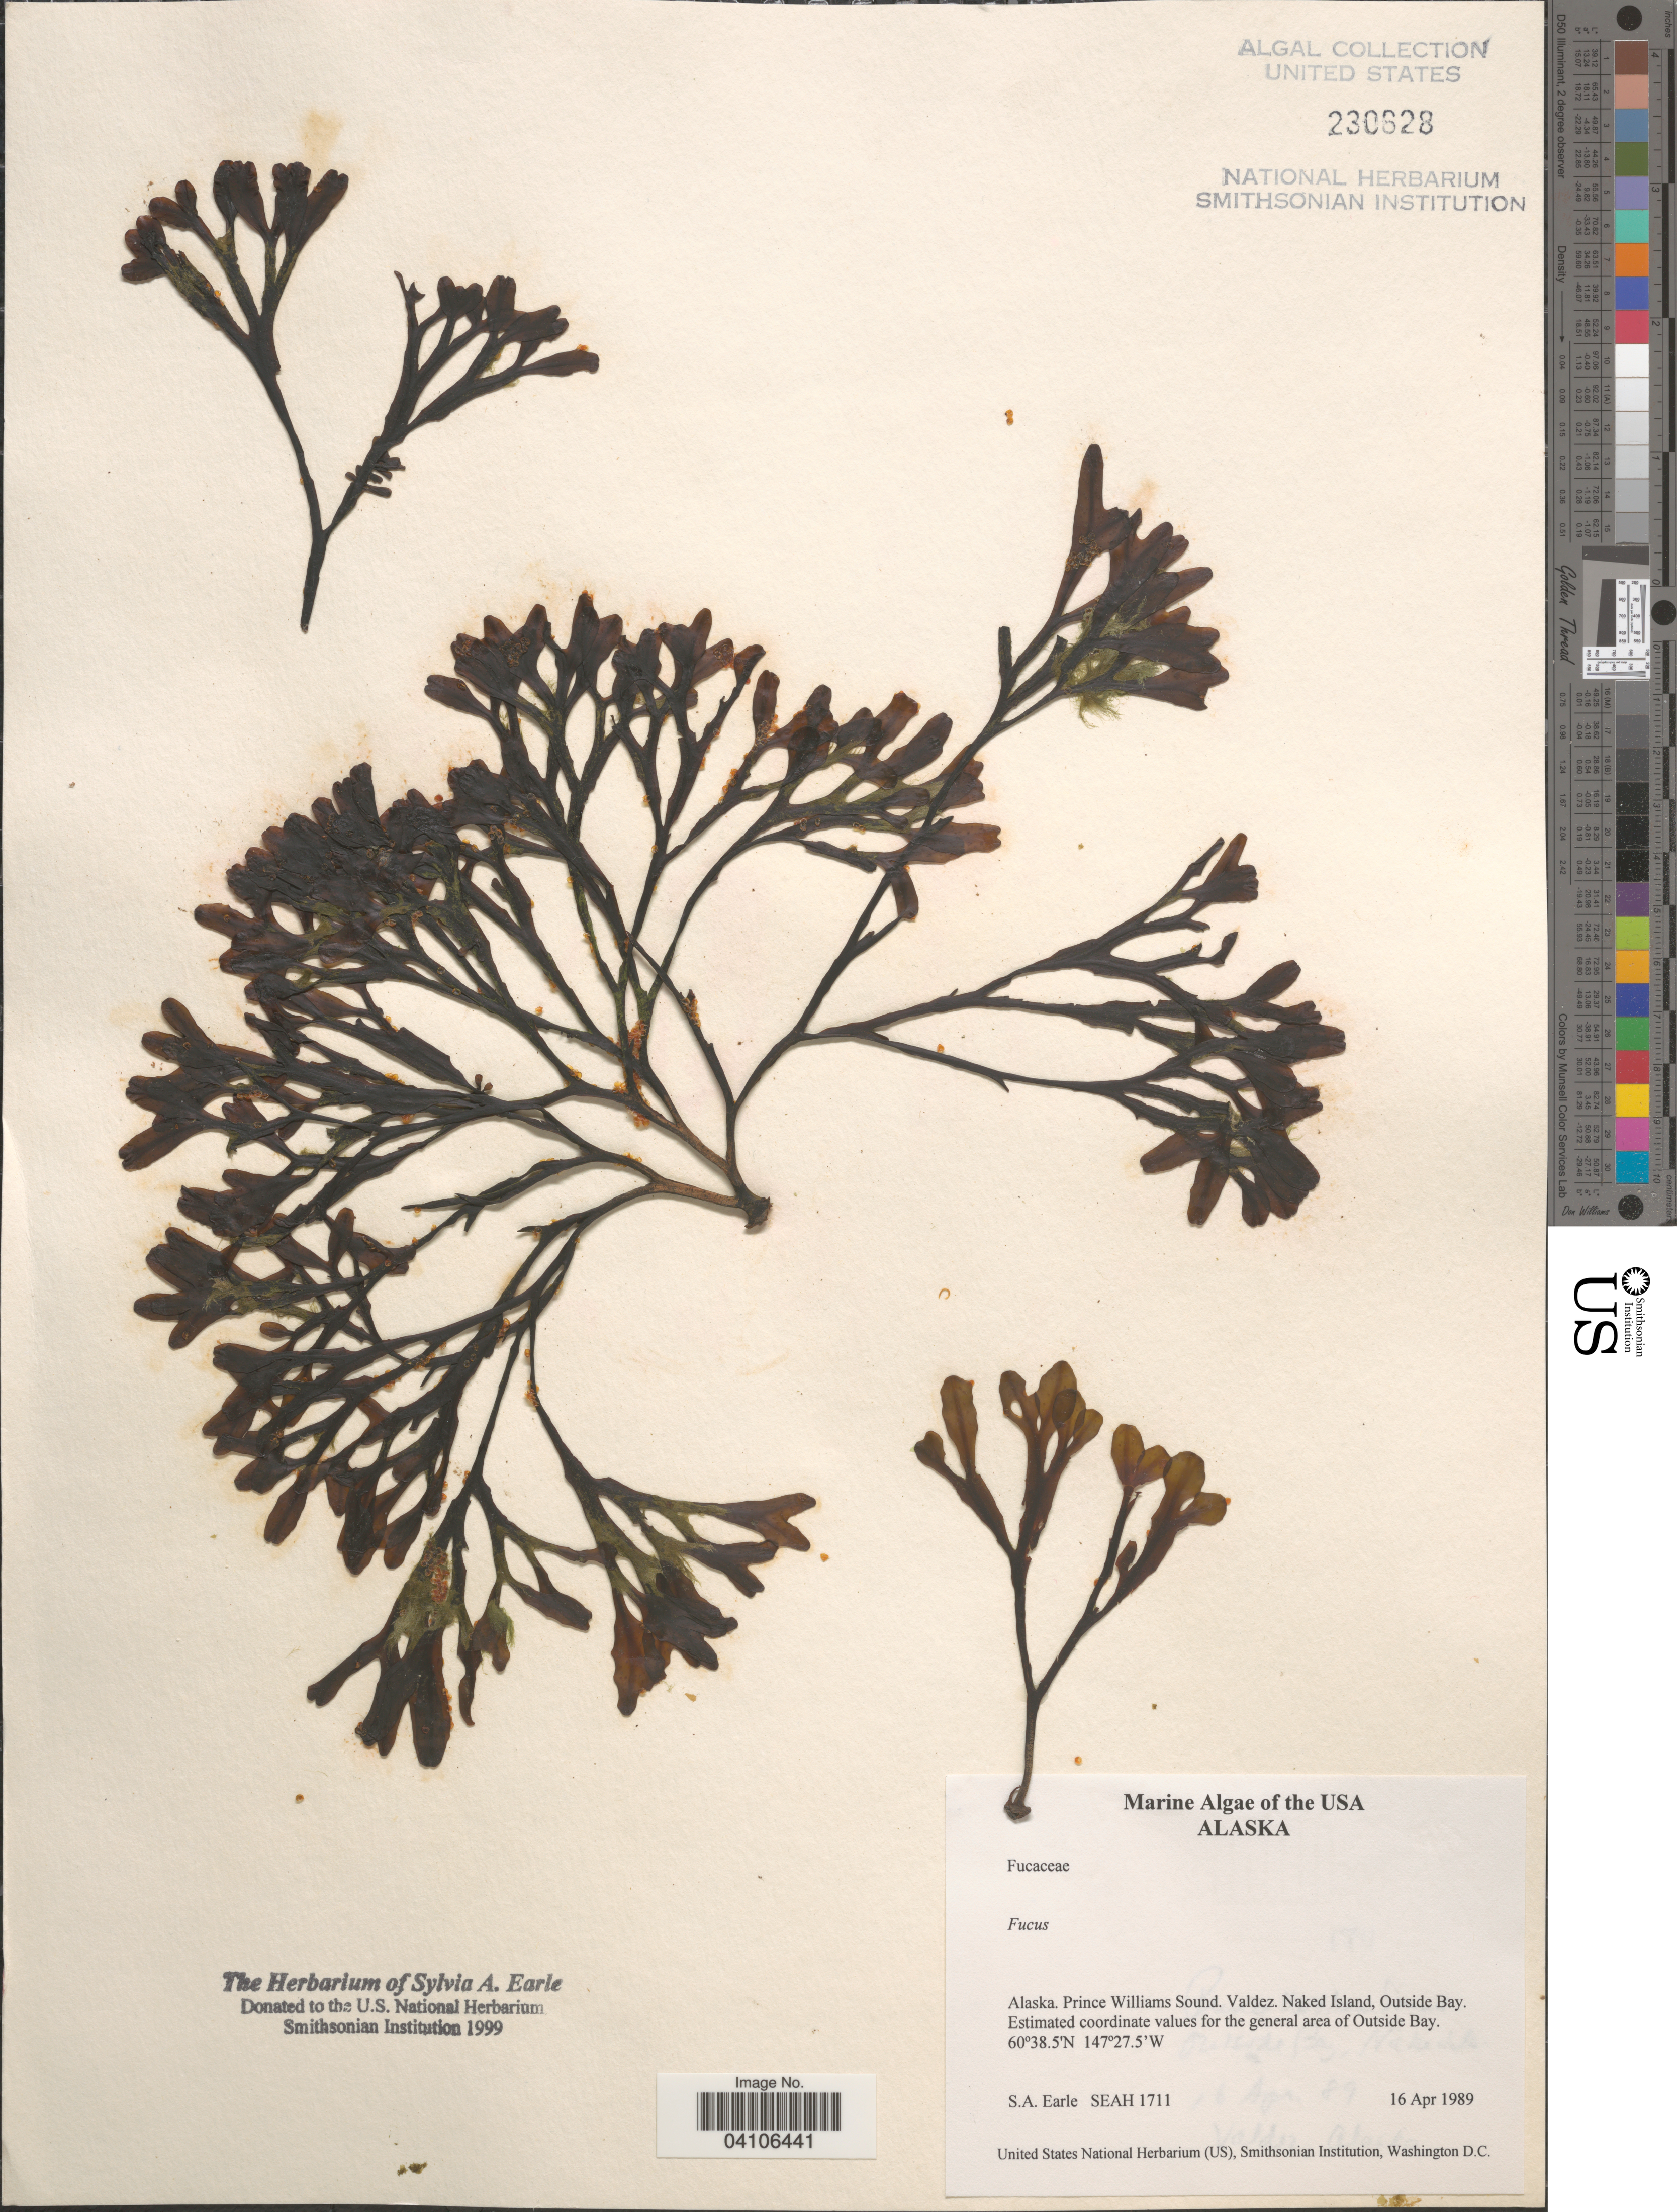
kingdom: Chromista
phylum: Ochrophyta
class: Phaeophyceae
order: Fucales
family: Fucaceae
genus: Fucus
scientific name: Fucus sp.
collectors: S. A. Earle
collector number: SEAH1711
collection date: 1989-04-16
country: United States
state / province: Alaska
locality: Prince Williams Sound. Valdez. Naked Island, Outside Bay. Estimated coordinate values for the general area of Outside Bay.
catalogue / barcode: US 230628